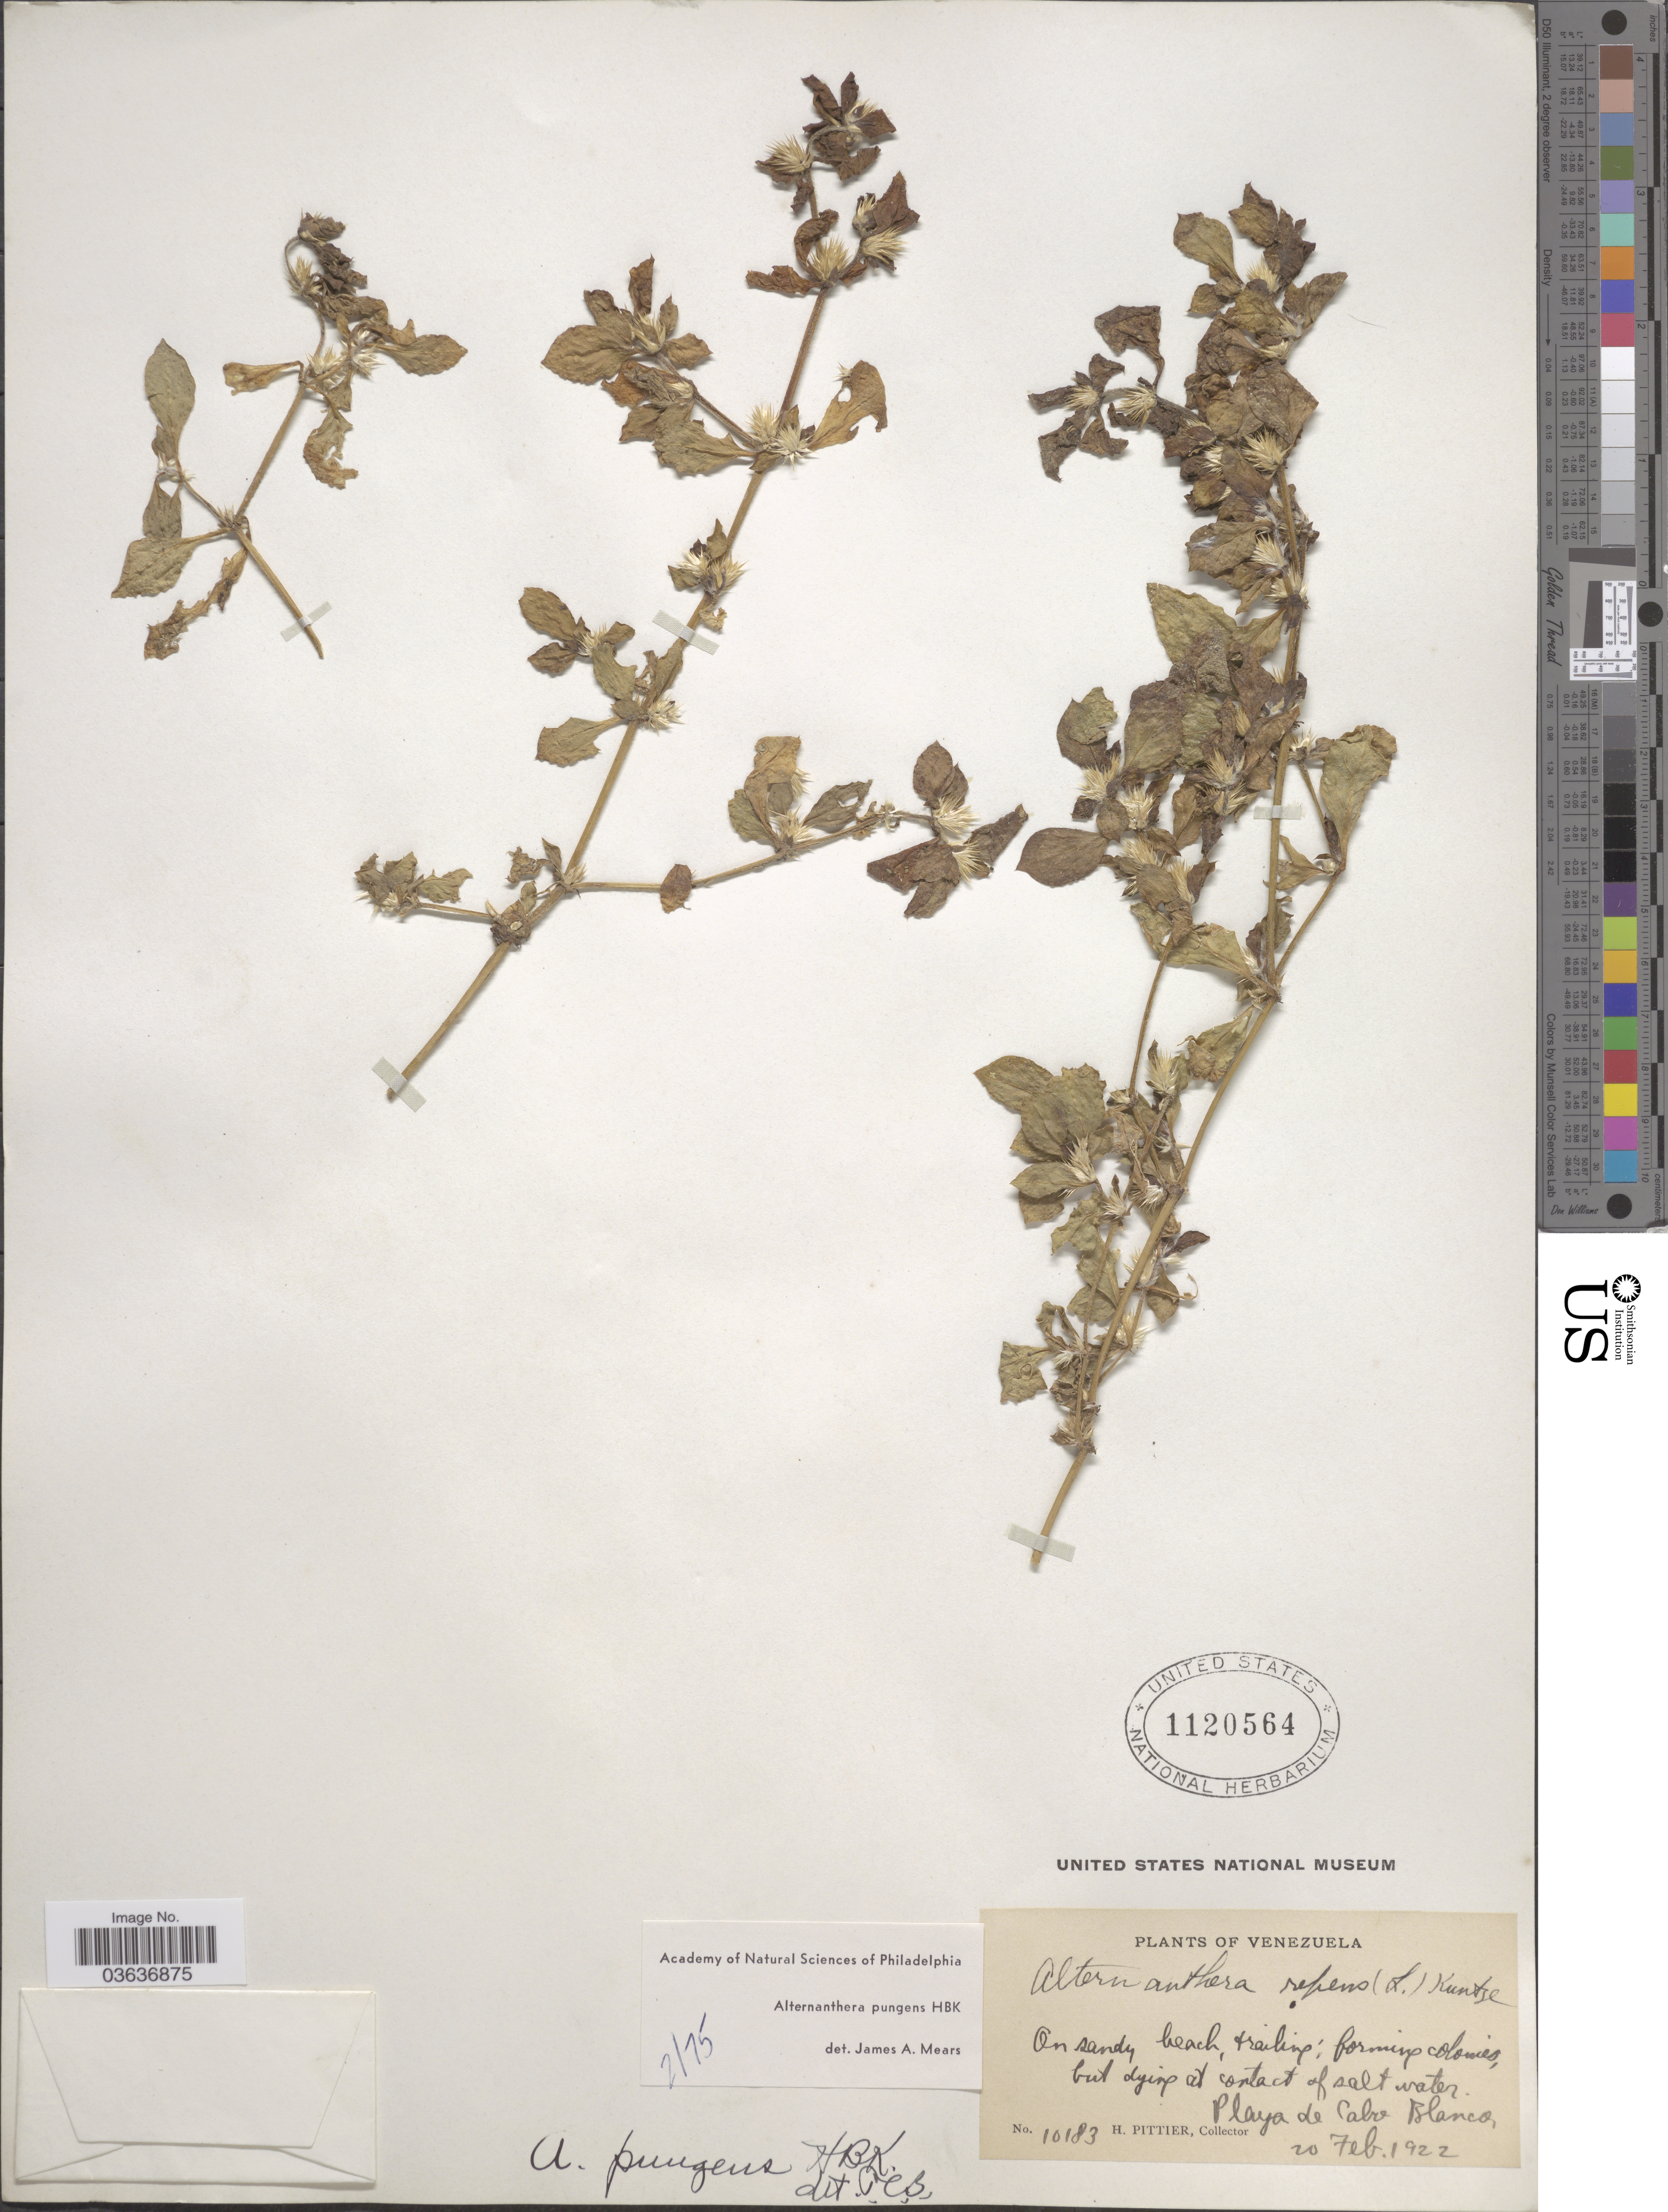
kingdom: Plantae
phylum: Tracheophyta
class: Magnoliopsida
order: Caryophyllales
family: Amaranthaceae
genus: Alternanthera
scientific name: Alternanthera pungens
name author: Kunth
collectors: H. F. Pittier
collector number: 10183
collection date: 1922-02-20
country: Venezuela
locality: Playa de Cabo Blanco.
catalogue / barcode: US 1120564